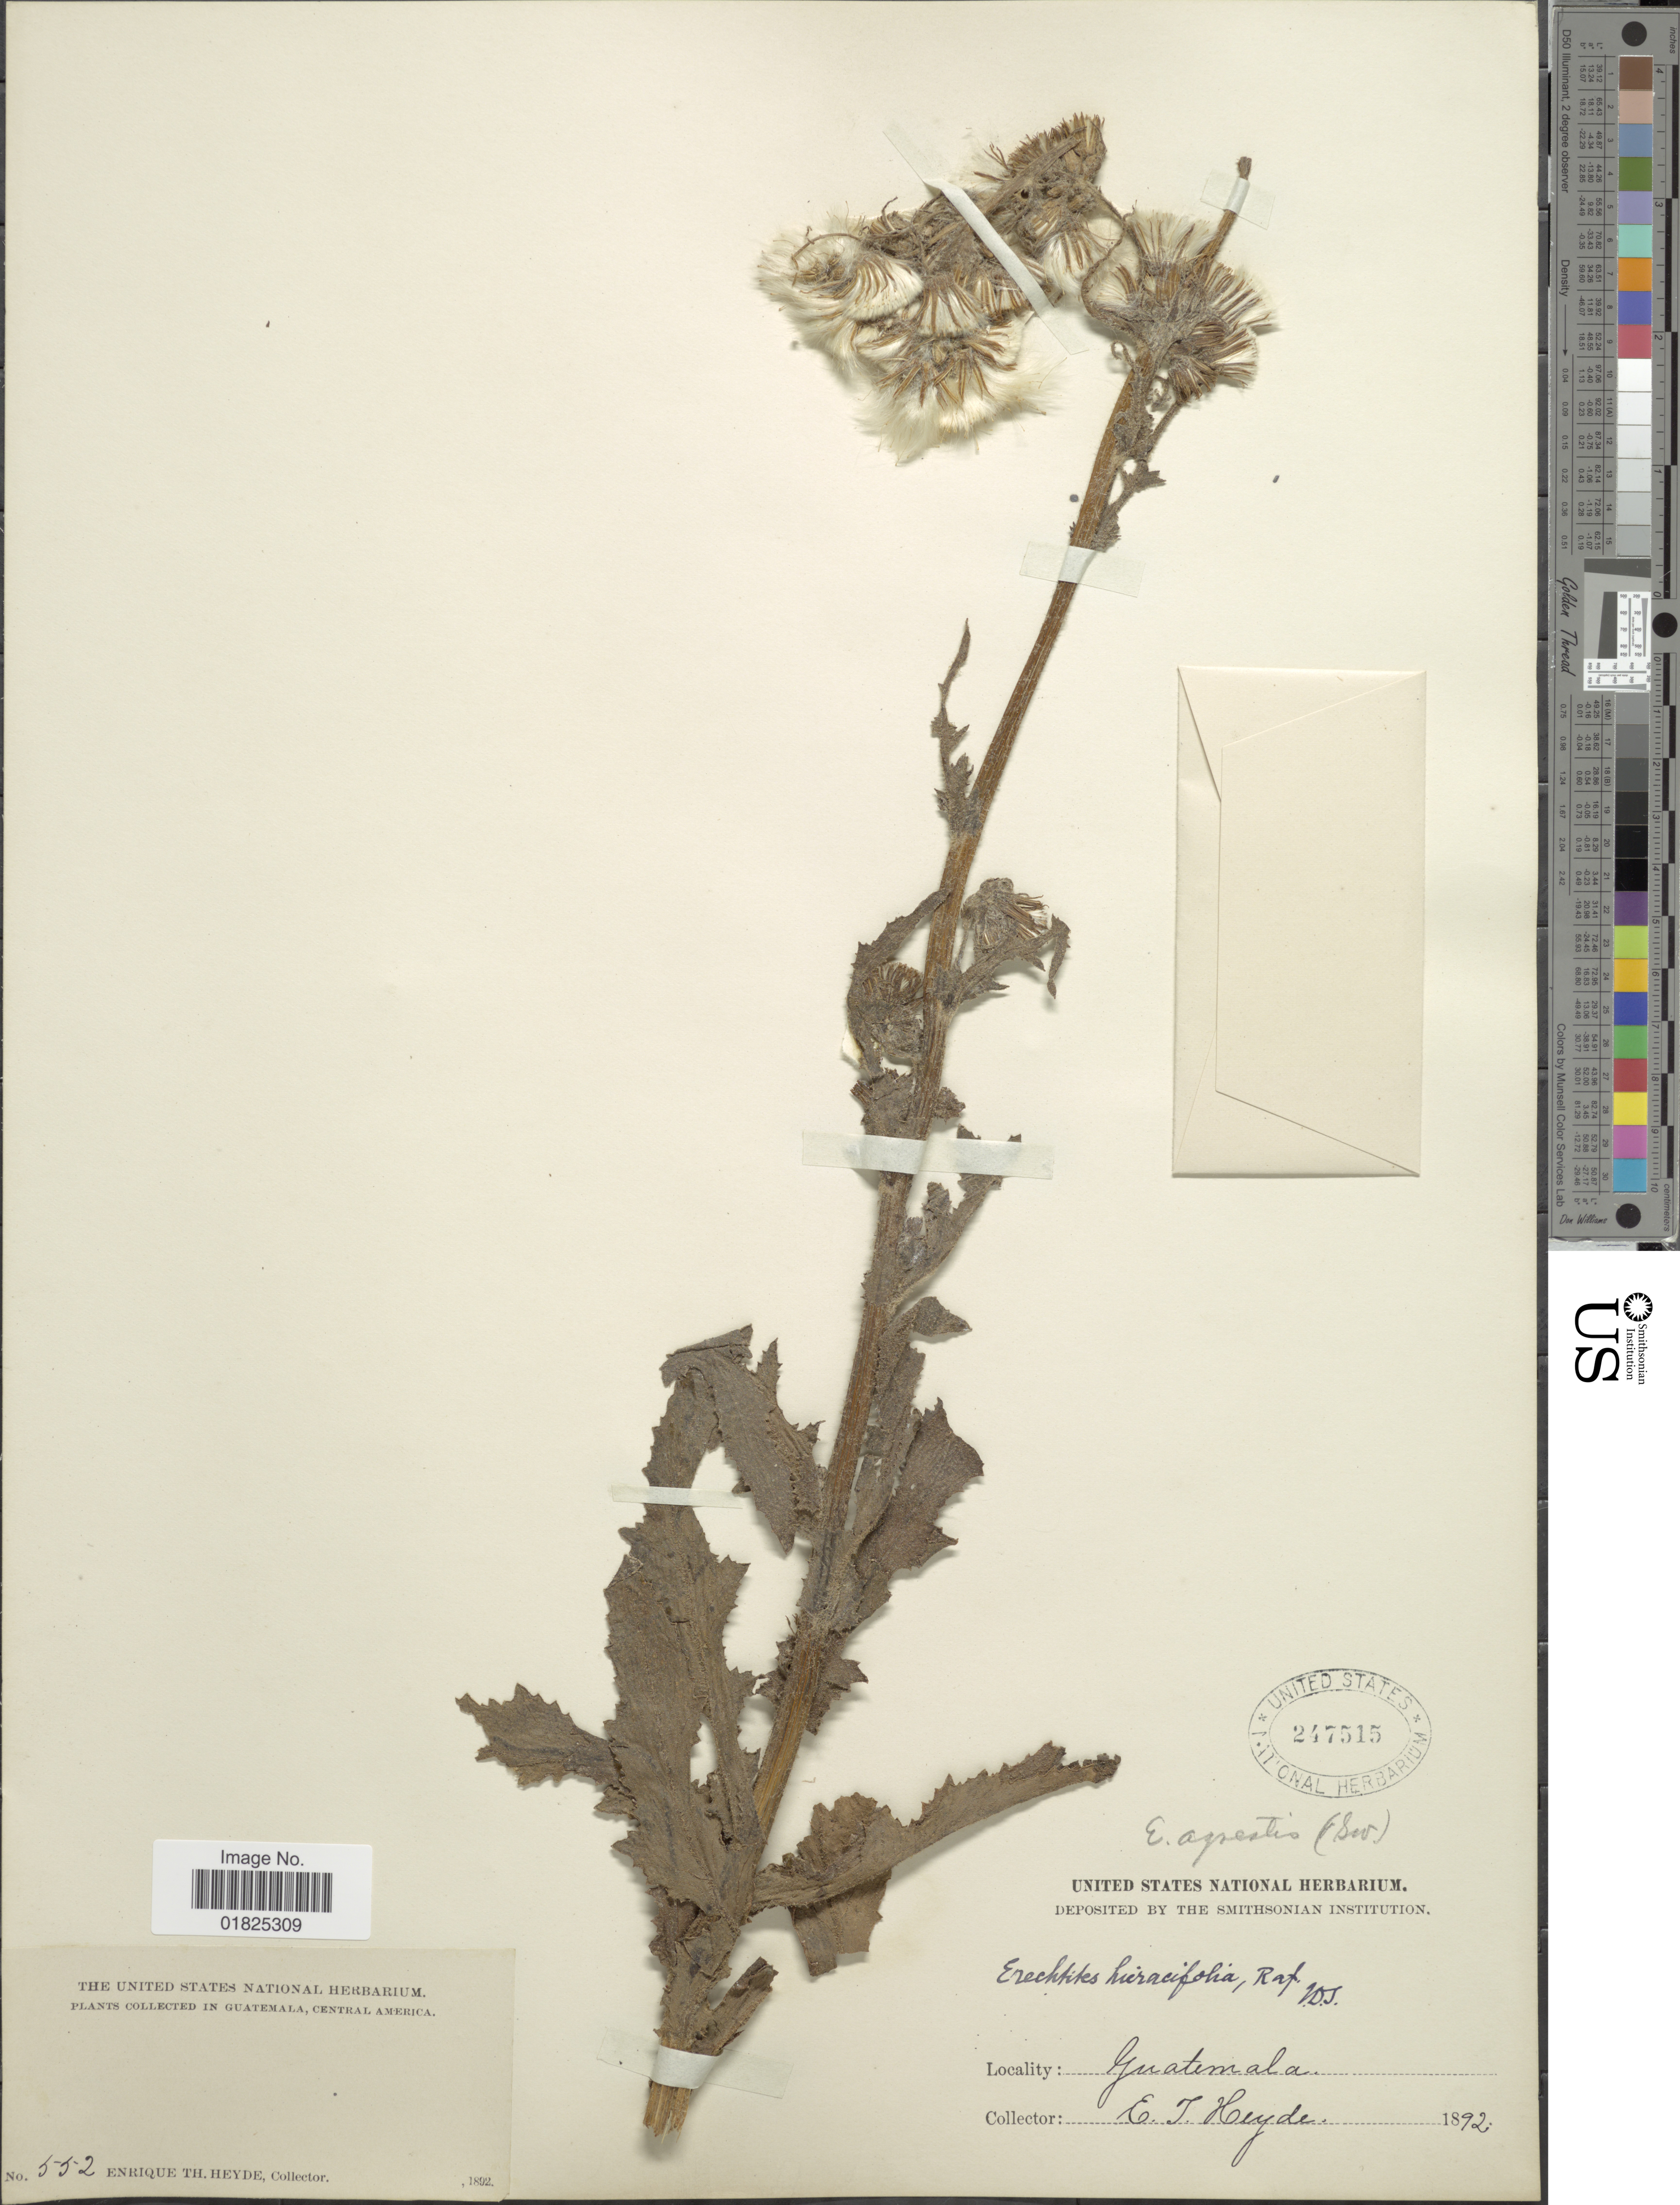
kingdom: Plantae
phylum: Tracheophyta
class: Magnoliopsida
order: Asterales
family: Asteraceae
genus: Erechtites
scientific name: Erechtites hieraciifolius var. cacaliodes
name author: (Fisch. ex Spreng.) Less. ex Griseb.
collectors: E. T. Heyde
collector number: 552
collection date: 1892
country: Guatemala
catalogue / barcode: US 247515